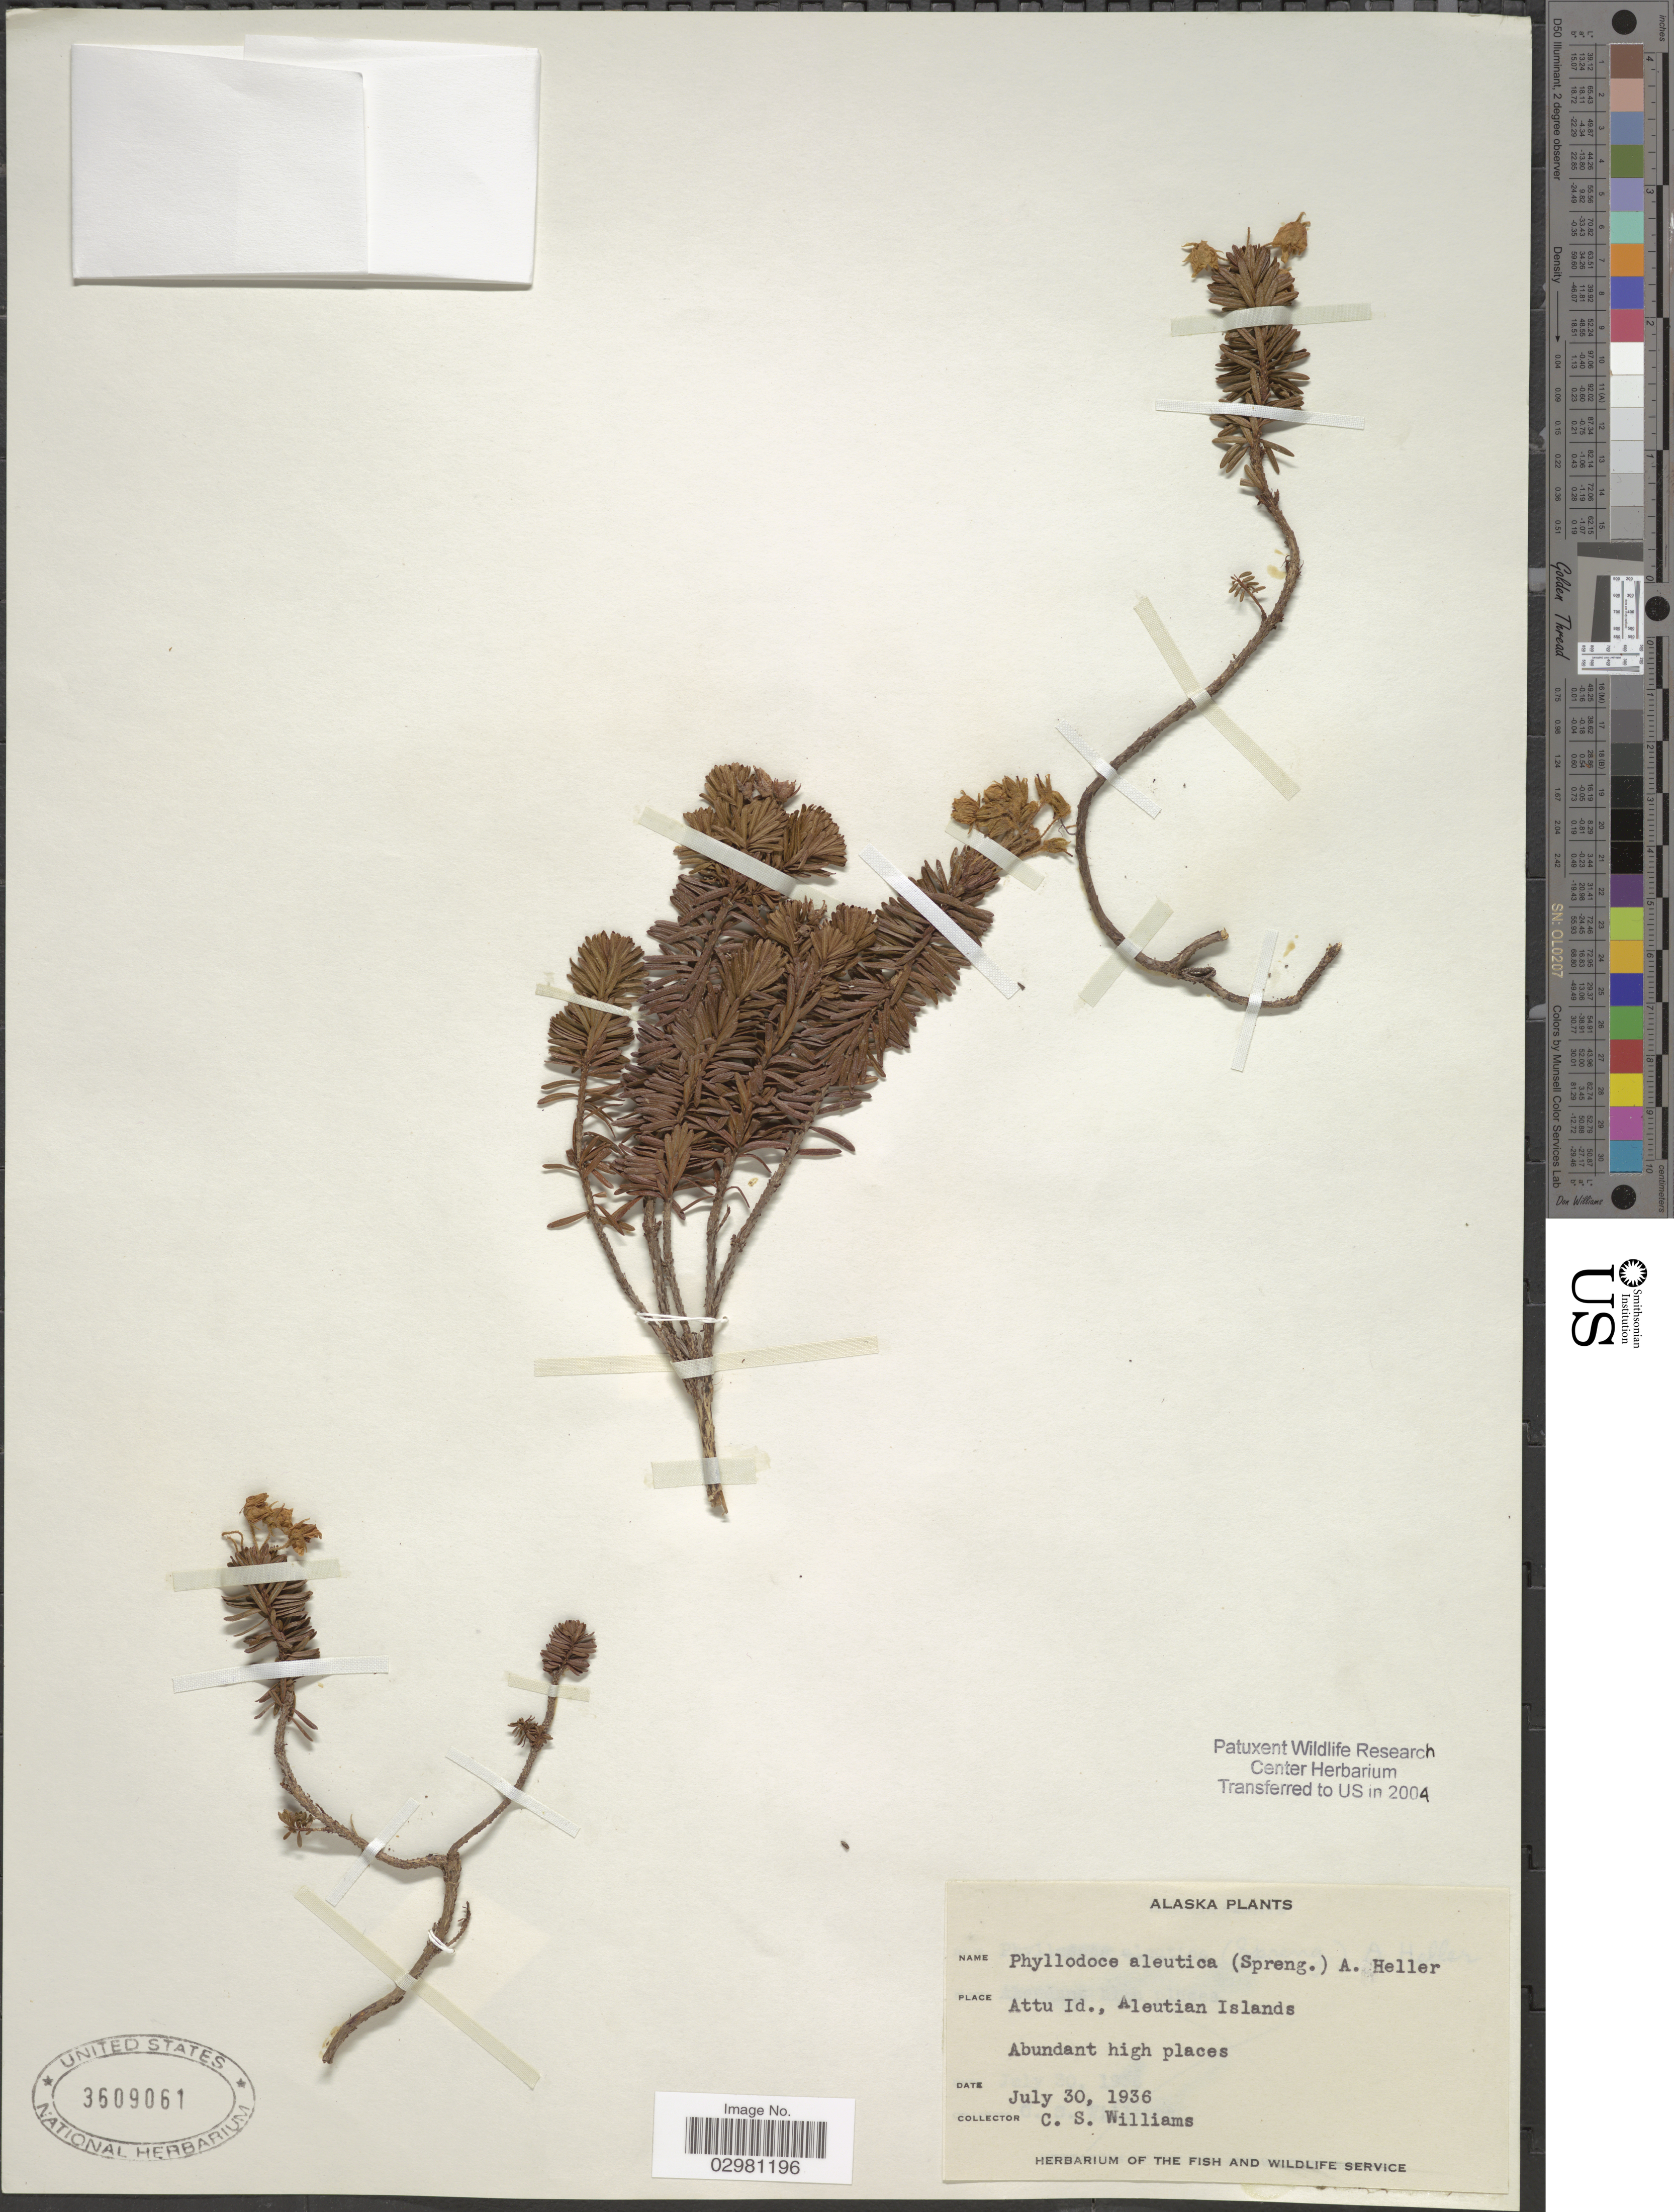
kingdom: Plantae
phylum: Tracheophyta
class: Magnoliopsida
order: Ericales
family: Ericaceae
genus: Phyllodoce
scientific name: Phyllodoce aleutica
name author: (Spreng.) A. Heller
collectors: C. Williams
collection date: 1936-07-30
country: United States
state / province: Alaska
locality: Attu Id., Aleutian Islands.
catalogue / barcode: US 3609061